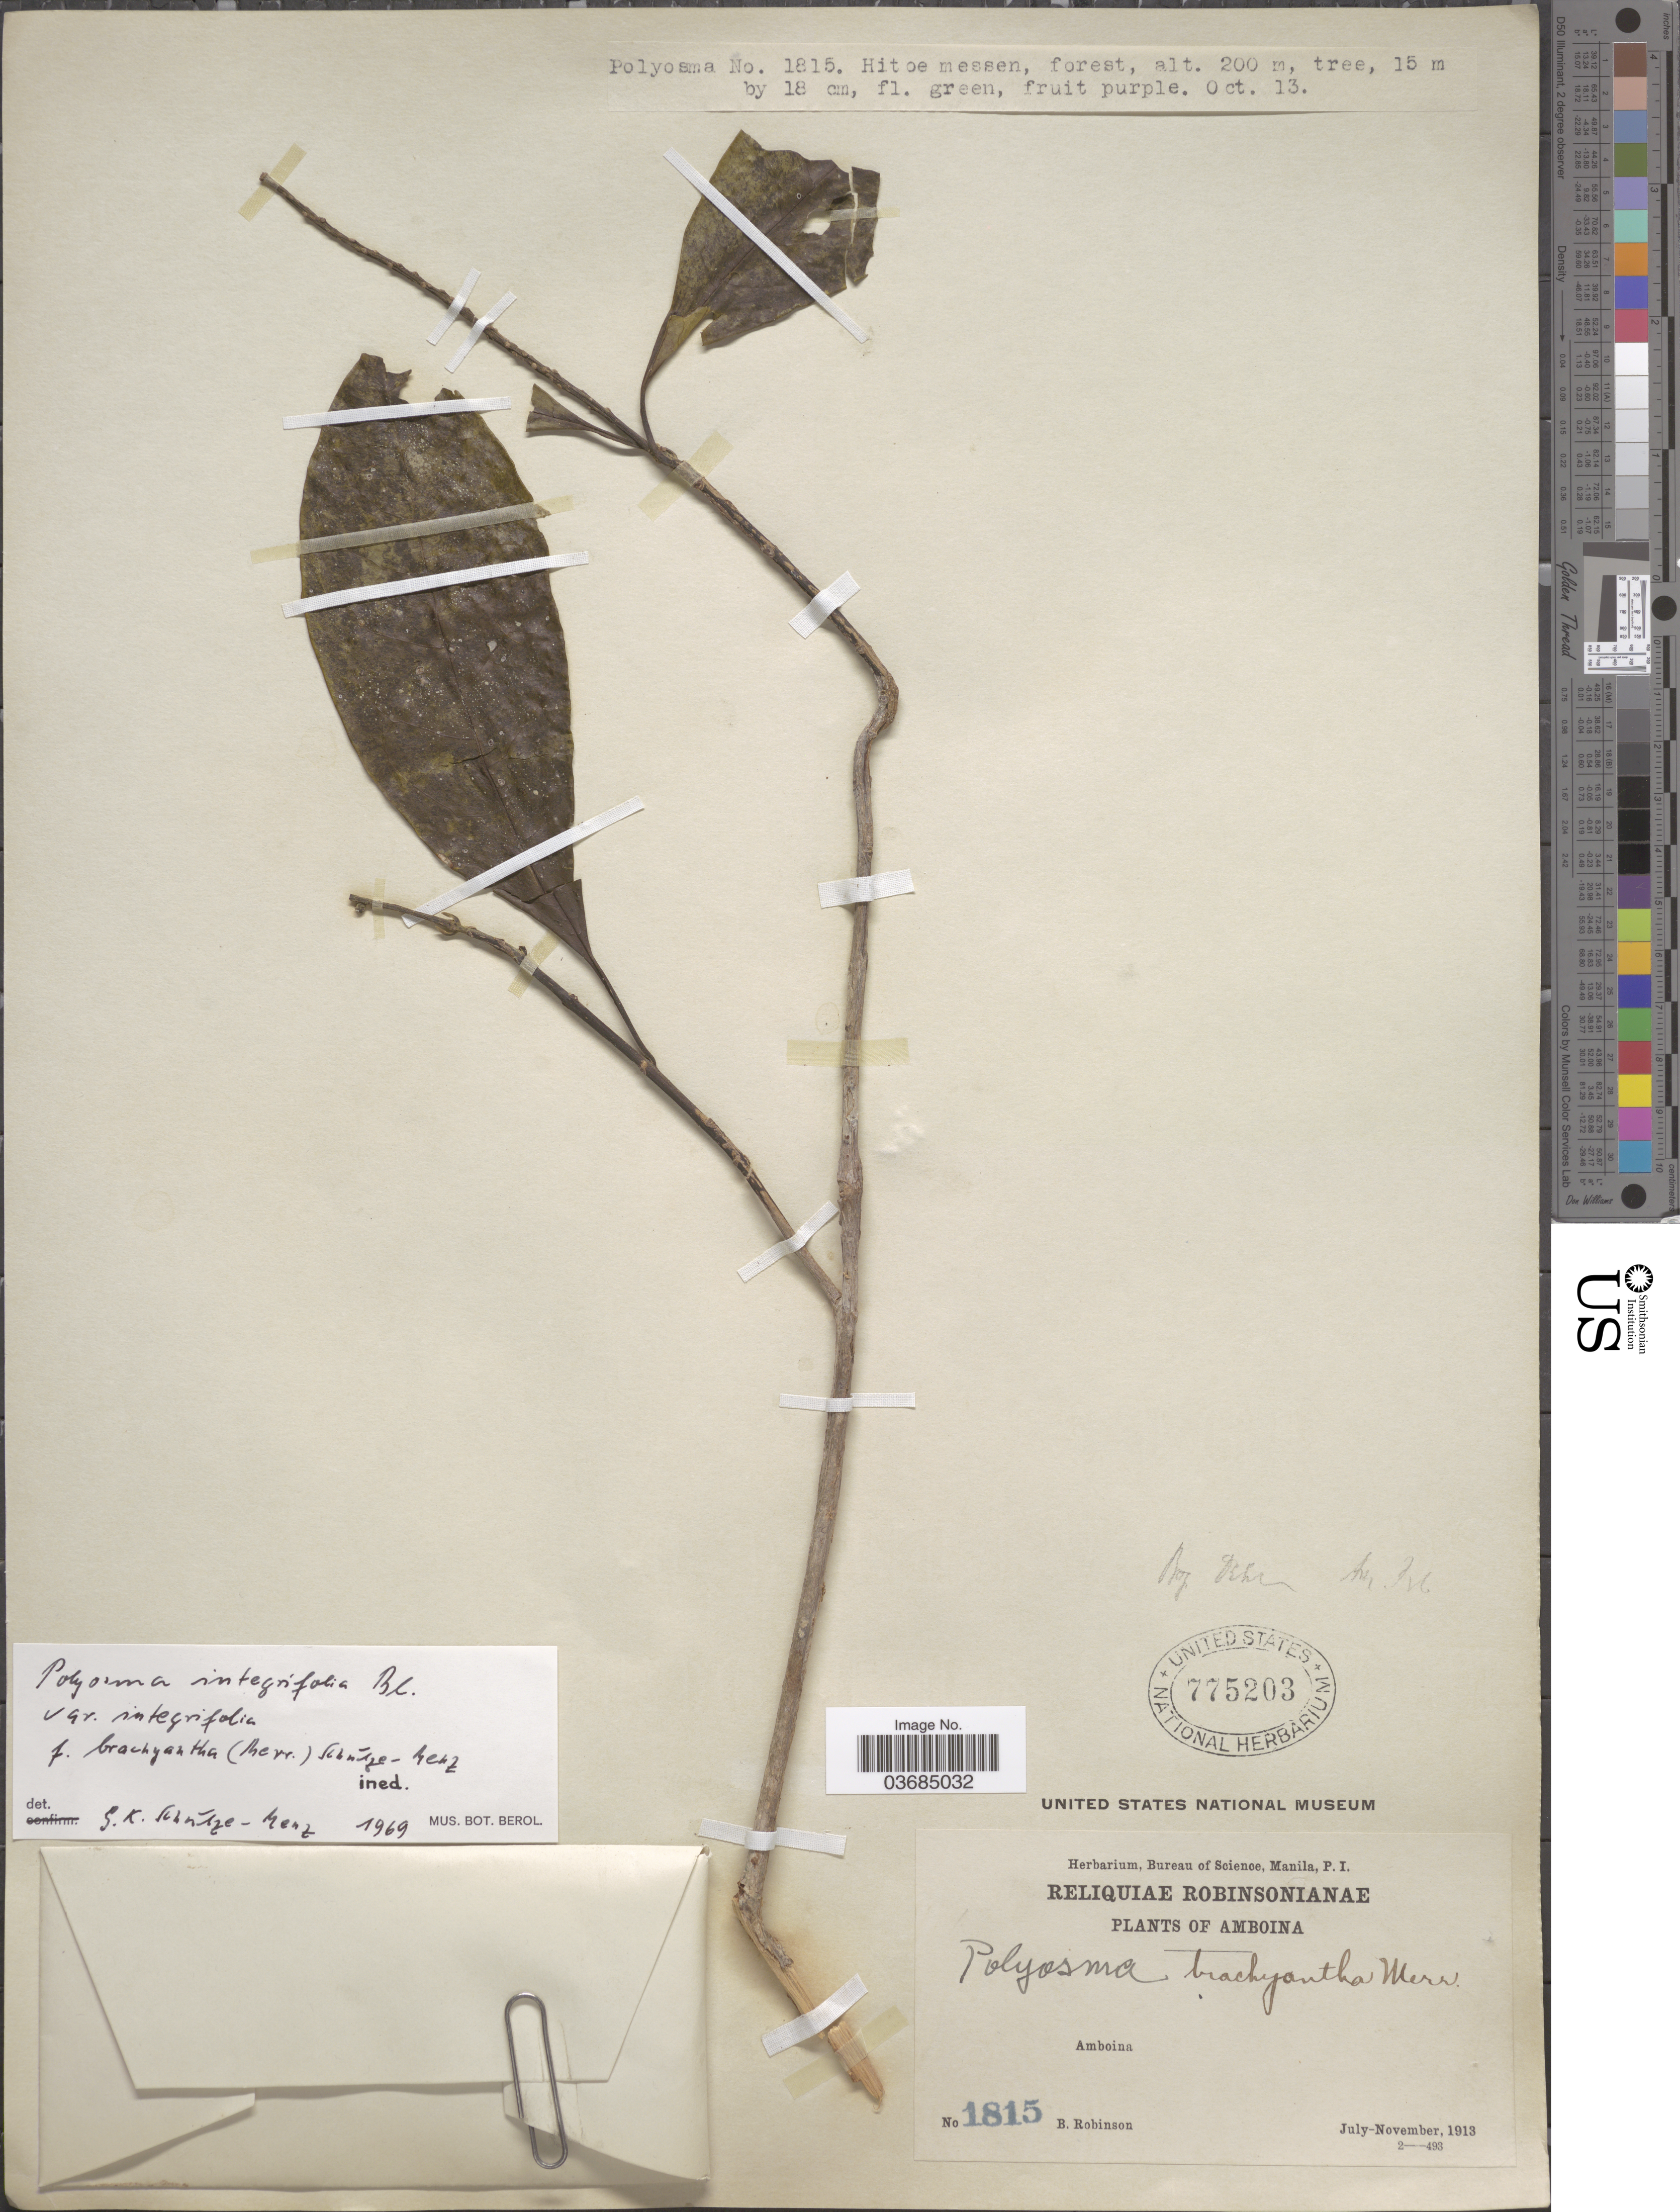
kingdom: Plantae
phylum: Tracheophyta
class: Magnoliopsida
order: Escalloniales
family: Escalloniaceae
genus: Polyosma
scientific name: Polyosma integrifolia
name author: Blume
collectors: B. Robinson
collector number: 1815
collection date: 1913-10-13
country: Indonesia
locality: Amboina.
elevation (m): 200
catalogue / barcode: US 775203